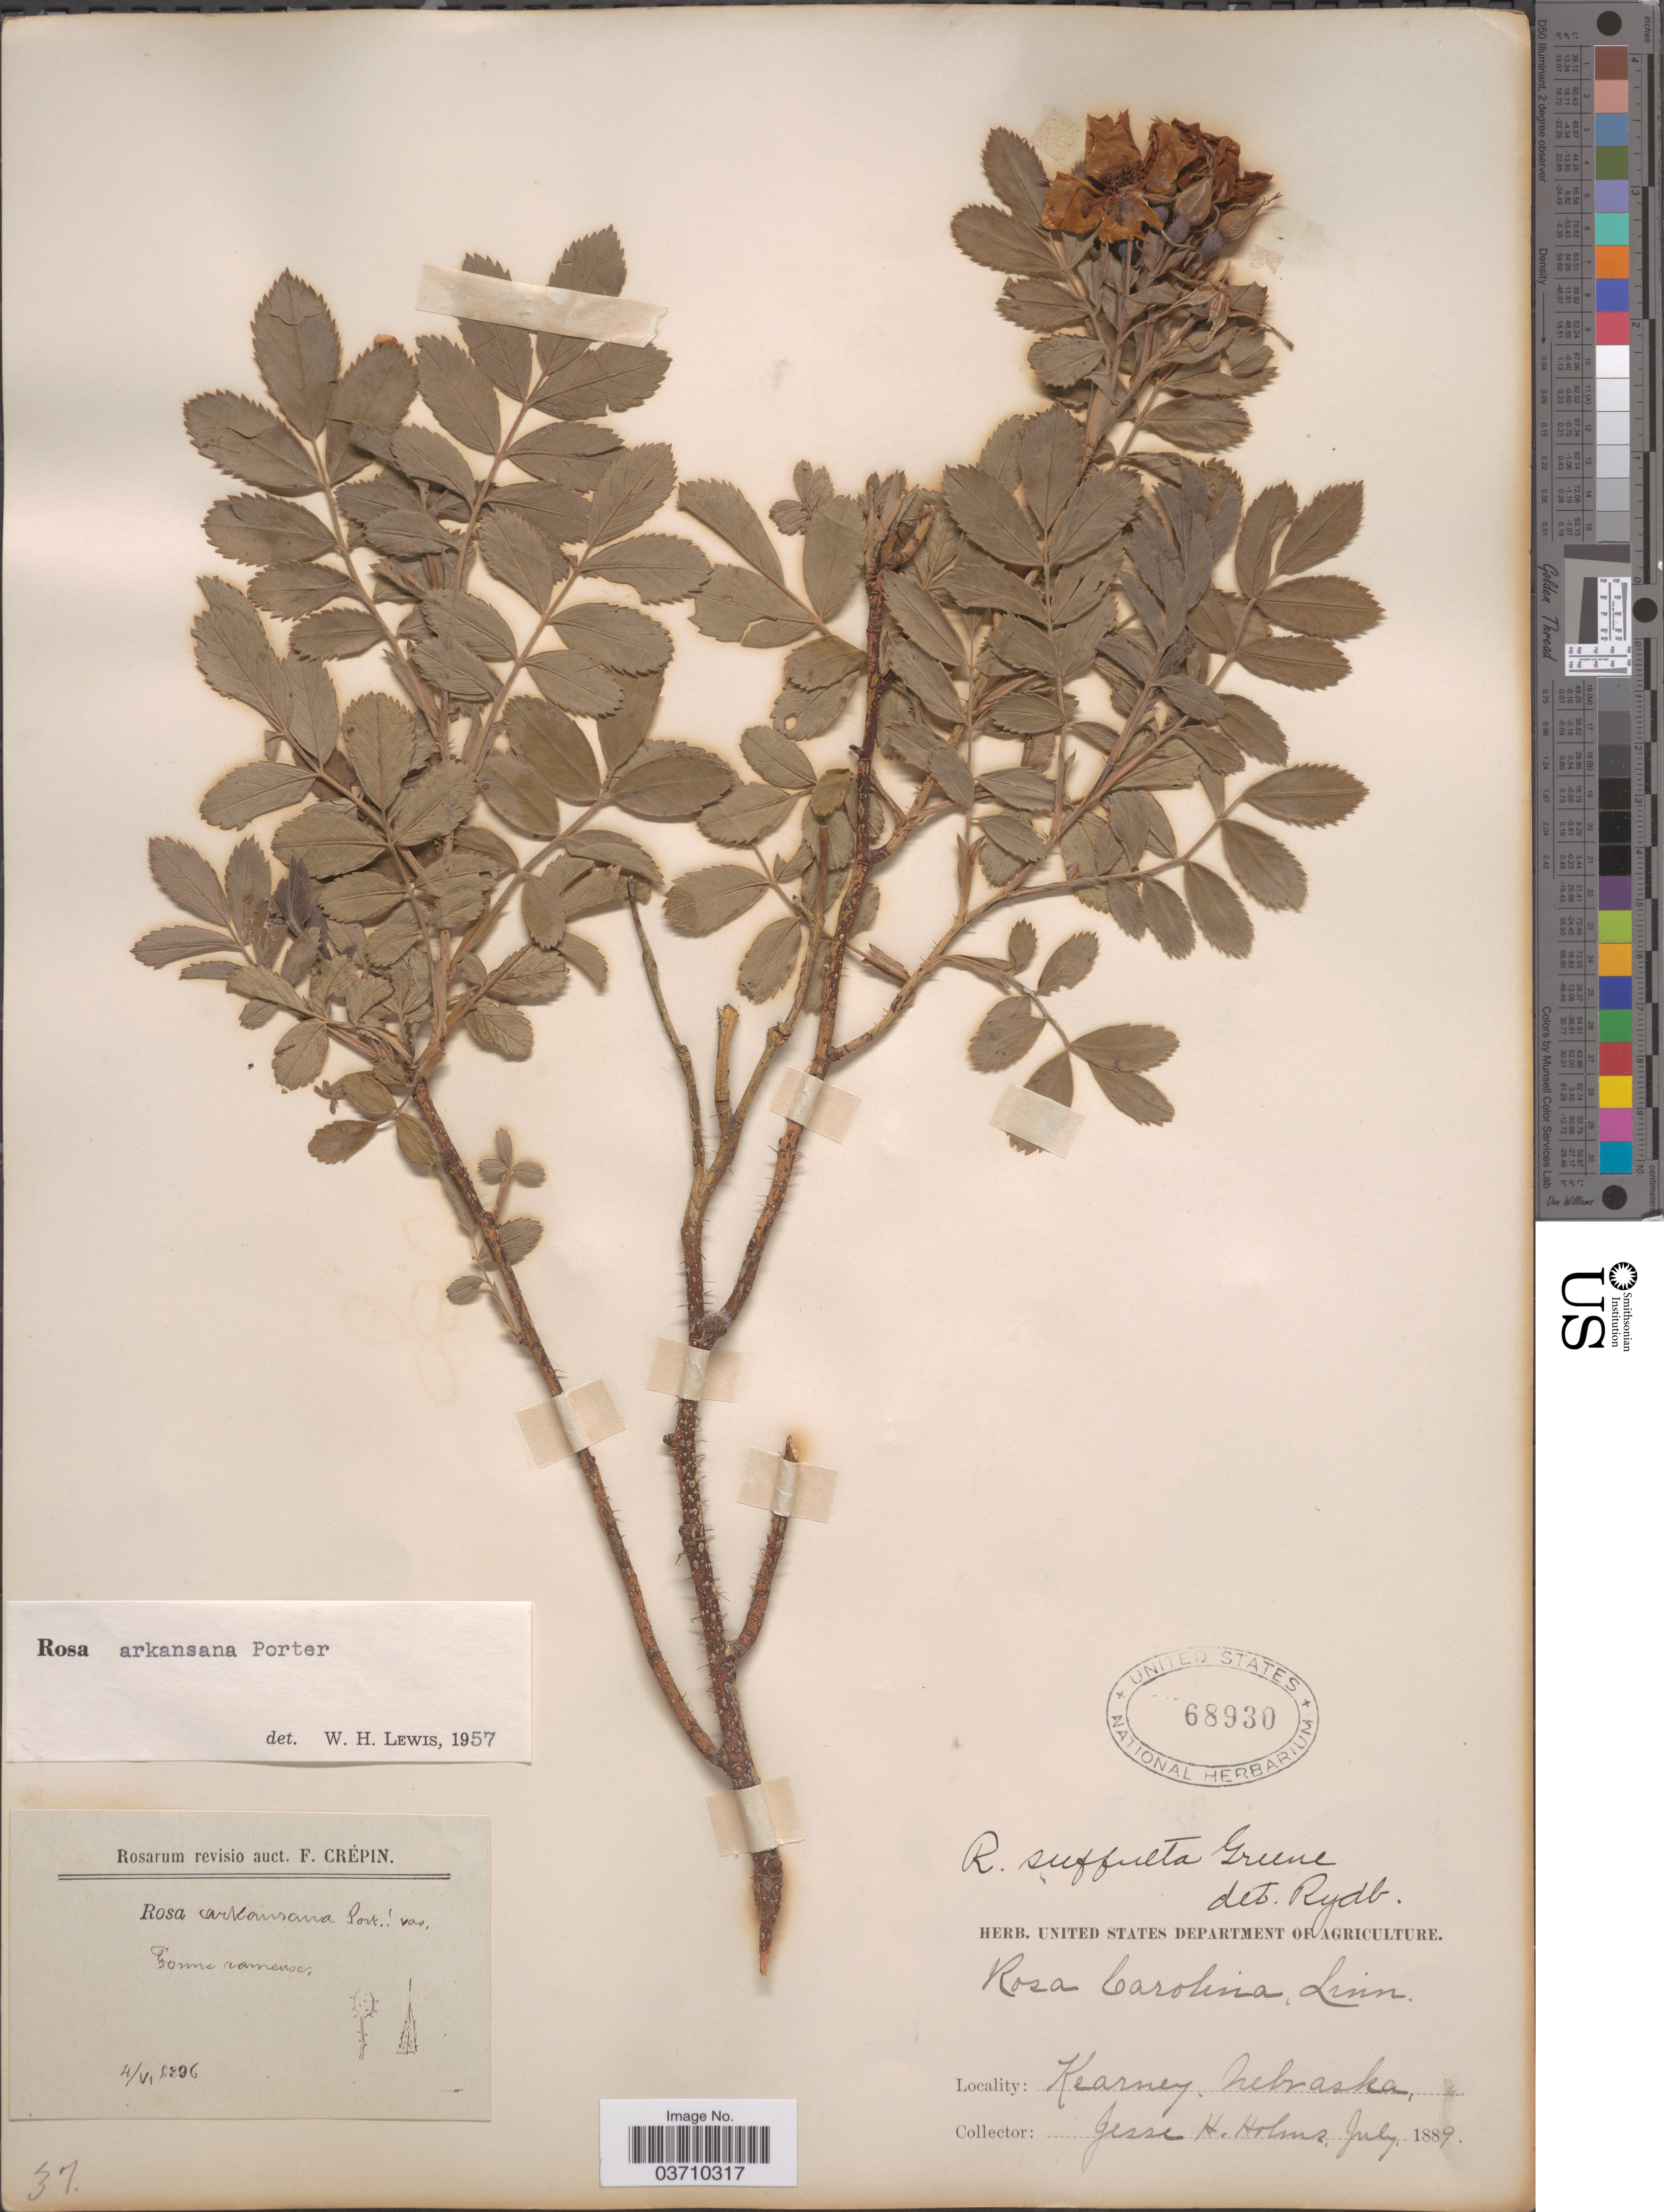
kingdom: Plantae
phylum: Tracheophyta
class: Magnoliopsida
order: Rosales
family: Rosaceae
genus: Rosa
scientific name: Rosa arkansana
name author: Porter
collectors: J. H. Holms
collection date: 1889-07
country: United States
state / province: Nebraska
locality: Kearney.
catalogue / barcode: US 68930